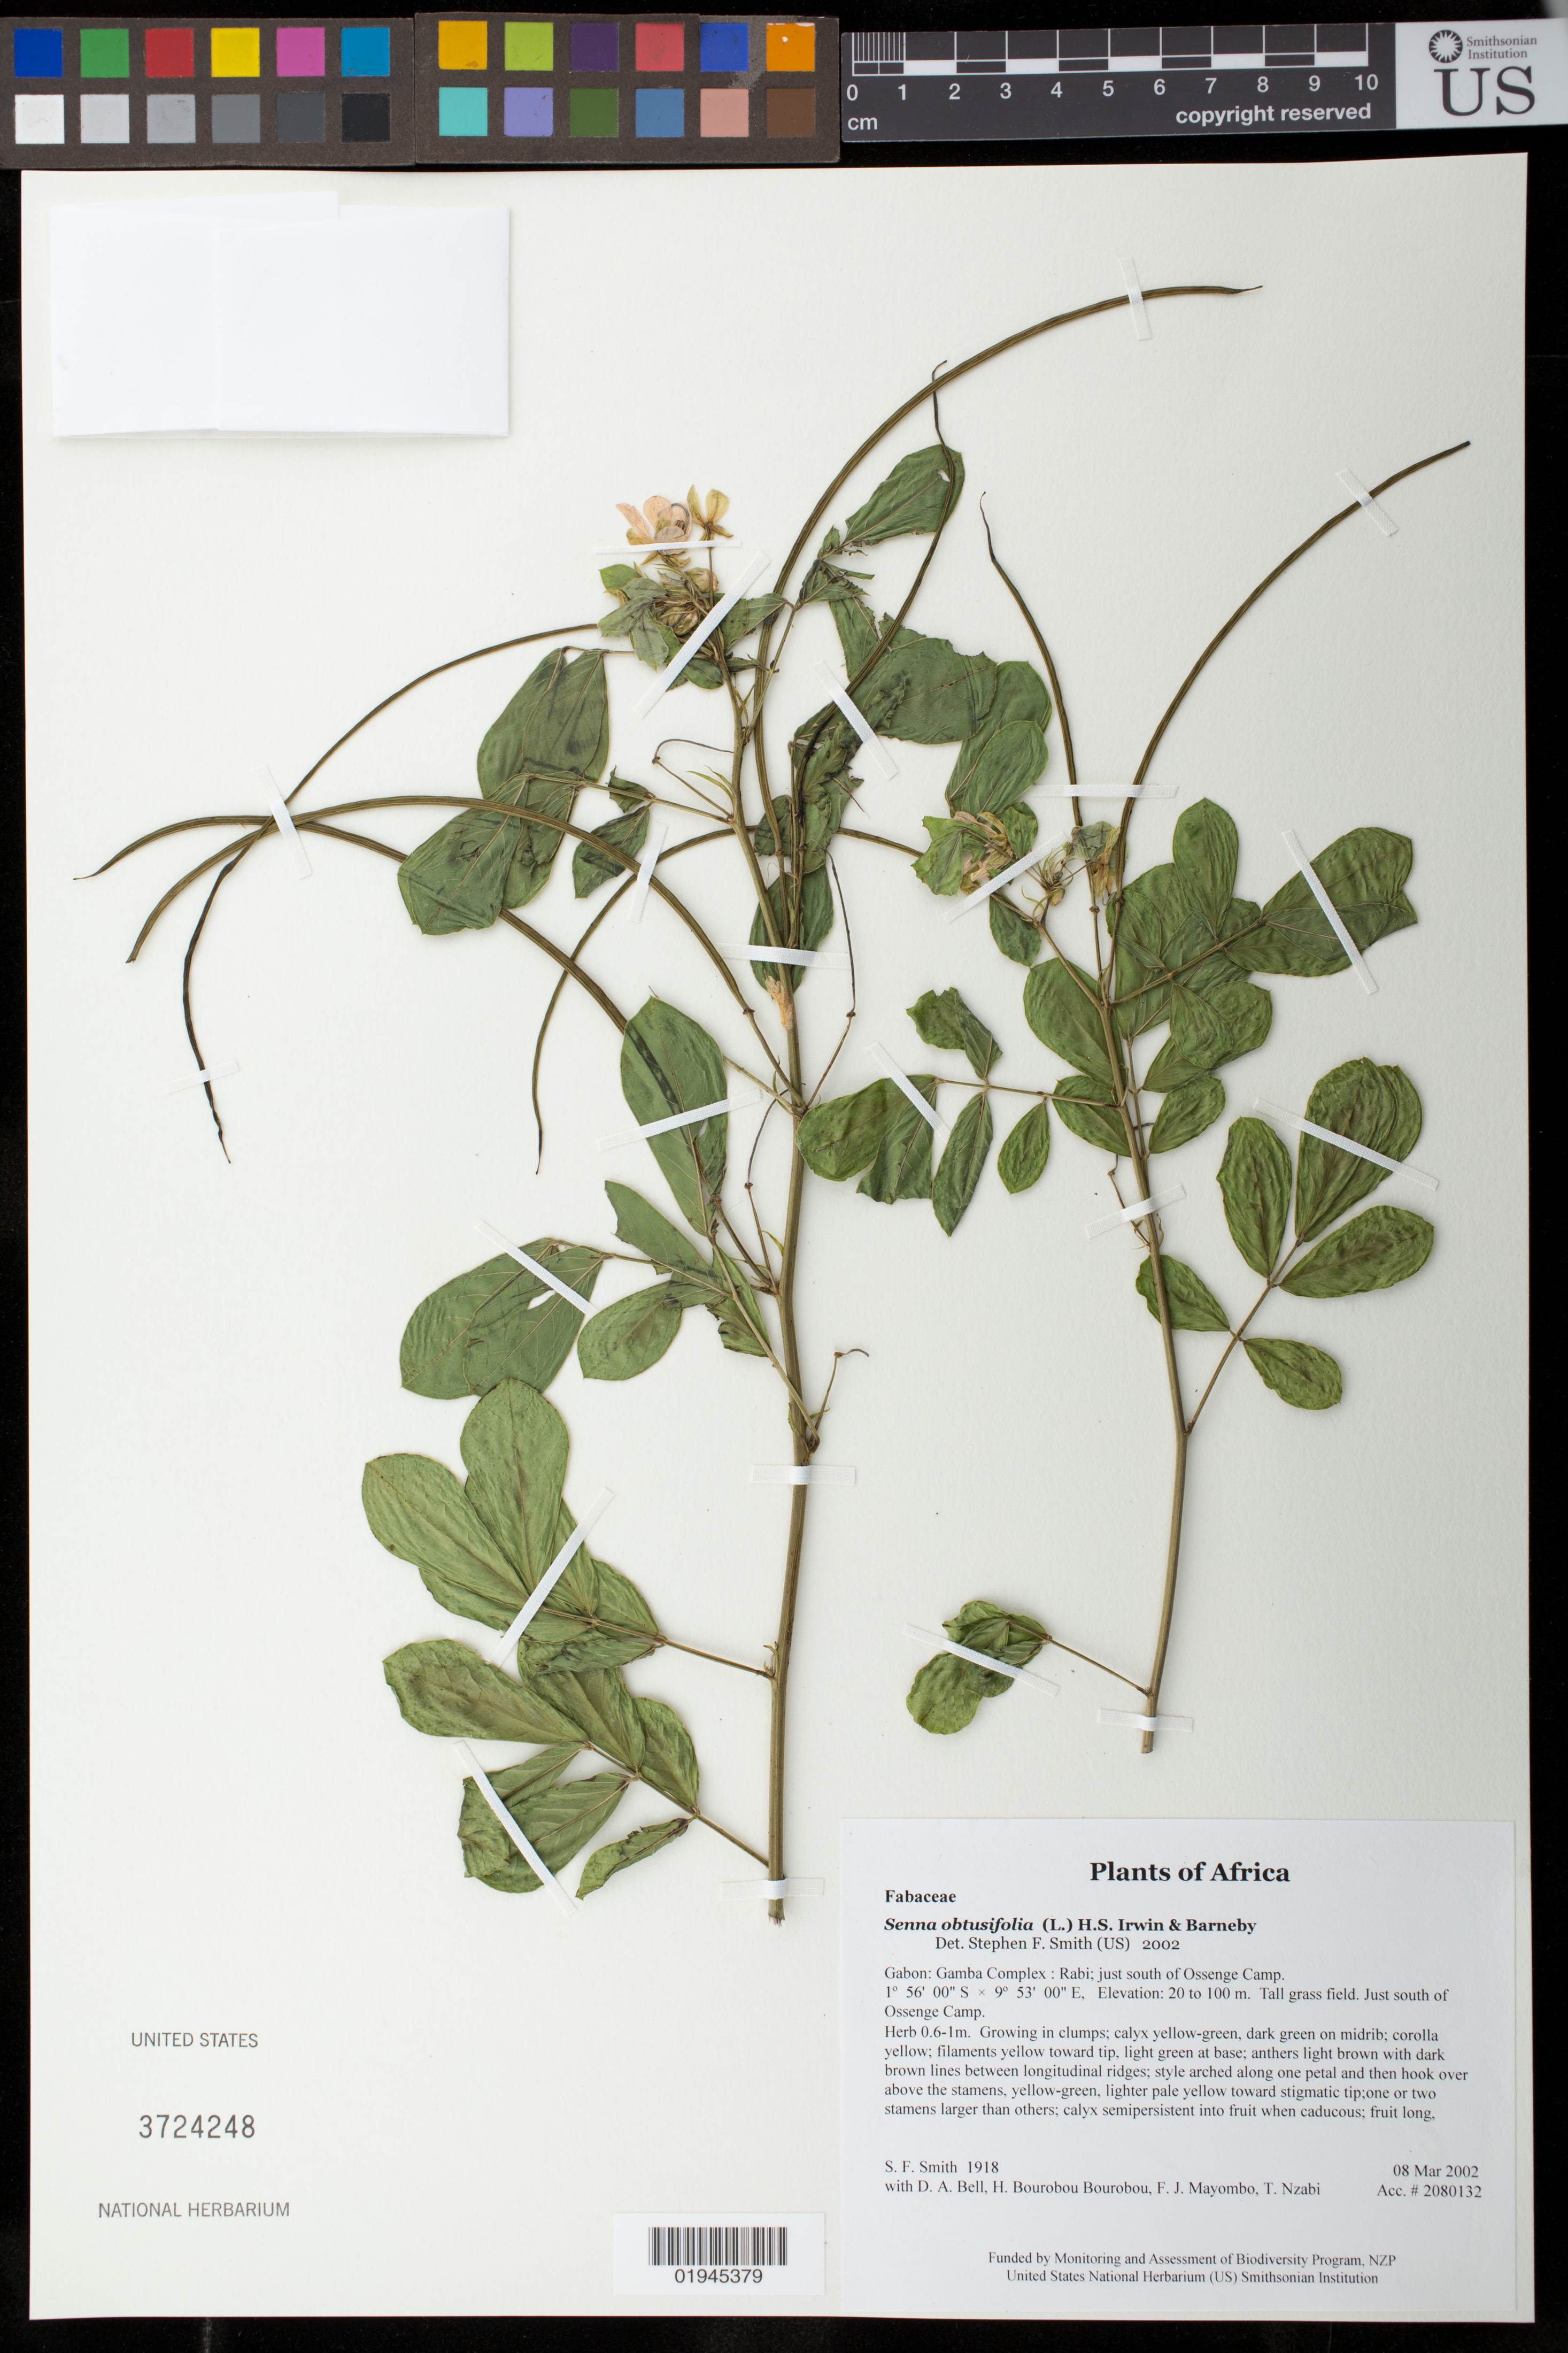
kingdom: Plantae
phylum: Tracheophyta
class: Magnoliopsida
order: Fabales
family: Fabaceae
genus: Senna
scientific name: Senna obtusifolia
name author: (L.) H.S. Irwin & Barneby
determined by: Smith, Stephen F., (US), NMNH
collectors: S.F. Smith, D. A. Bell, H. Bourobou Bourobou & F. J. Mayombo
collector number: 1918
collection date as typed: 08 Mar 2002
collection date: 2002-03-08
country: Gabon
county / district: Gamba Complex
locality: Rabi; just south of Ossenge Camp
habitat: Tall grass field. Just south of Ossenge Camp.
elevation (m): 20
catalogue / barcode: US 3724248